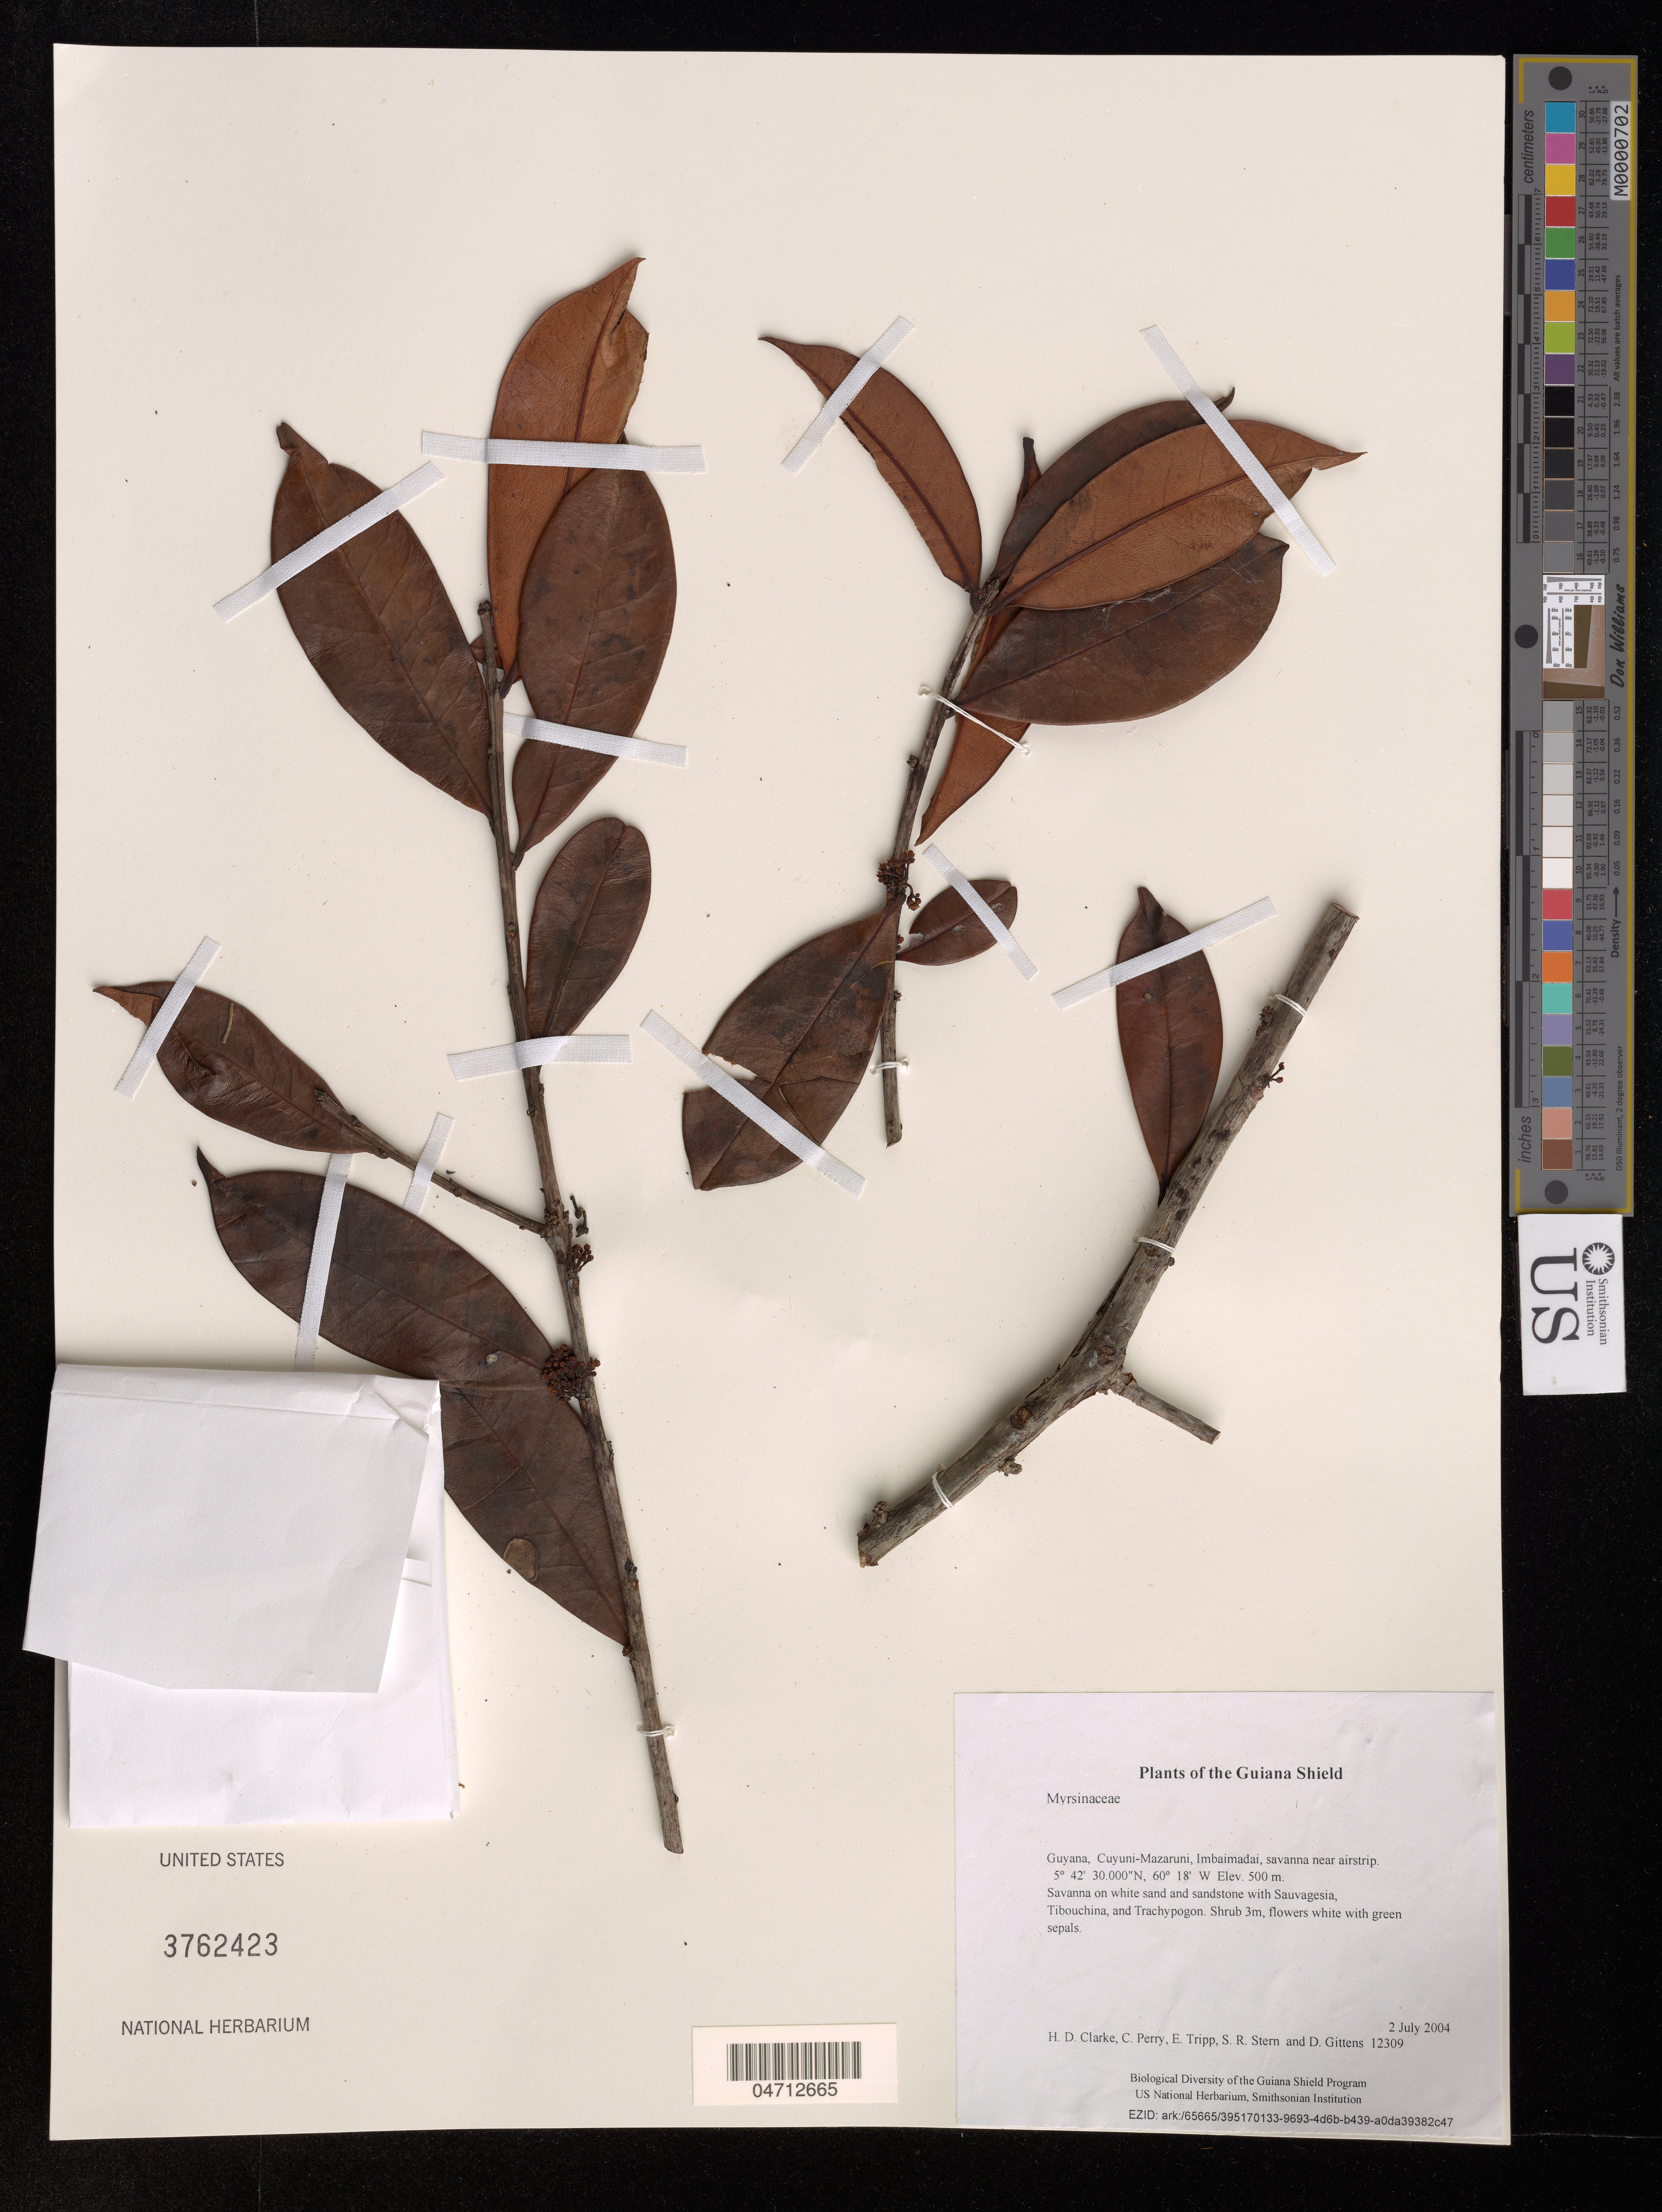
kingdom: Plantae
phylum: Tracheophyta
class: Magnoliopsida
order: Ericales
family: Primulaceae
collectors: H. D. Clarke, C. Perry, E. Tripp, S. R. Stern & D. Gittens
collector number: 12309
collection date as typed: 2 July 2004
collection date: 2004-07-02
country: Guyana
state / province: Cuyuni-Mazaruni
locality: Imbaimadai, savanna near airstrip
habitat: Savanna on white sand and sandstone with Sauvagesia, Tibouchina, and Trachypogon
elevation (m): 500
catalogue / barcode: US 3762423